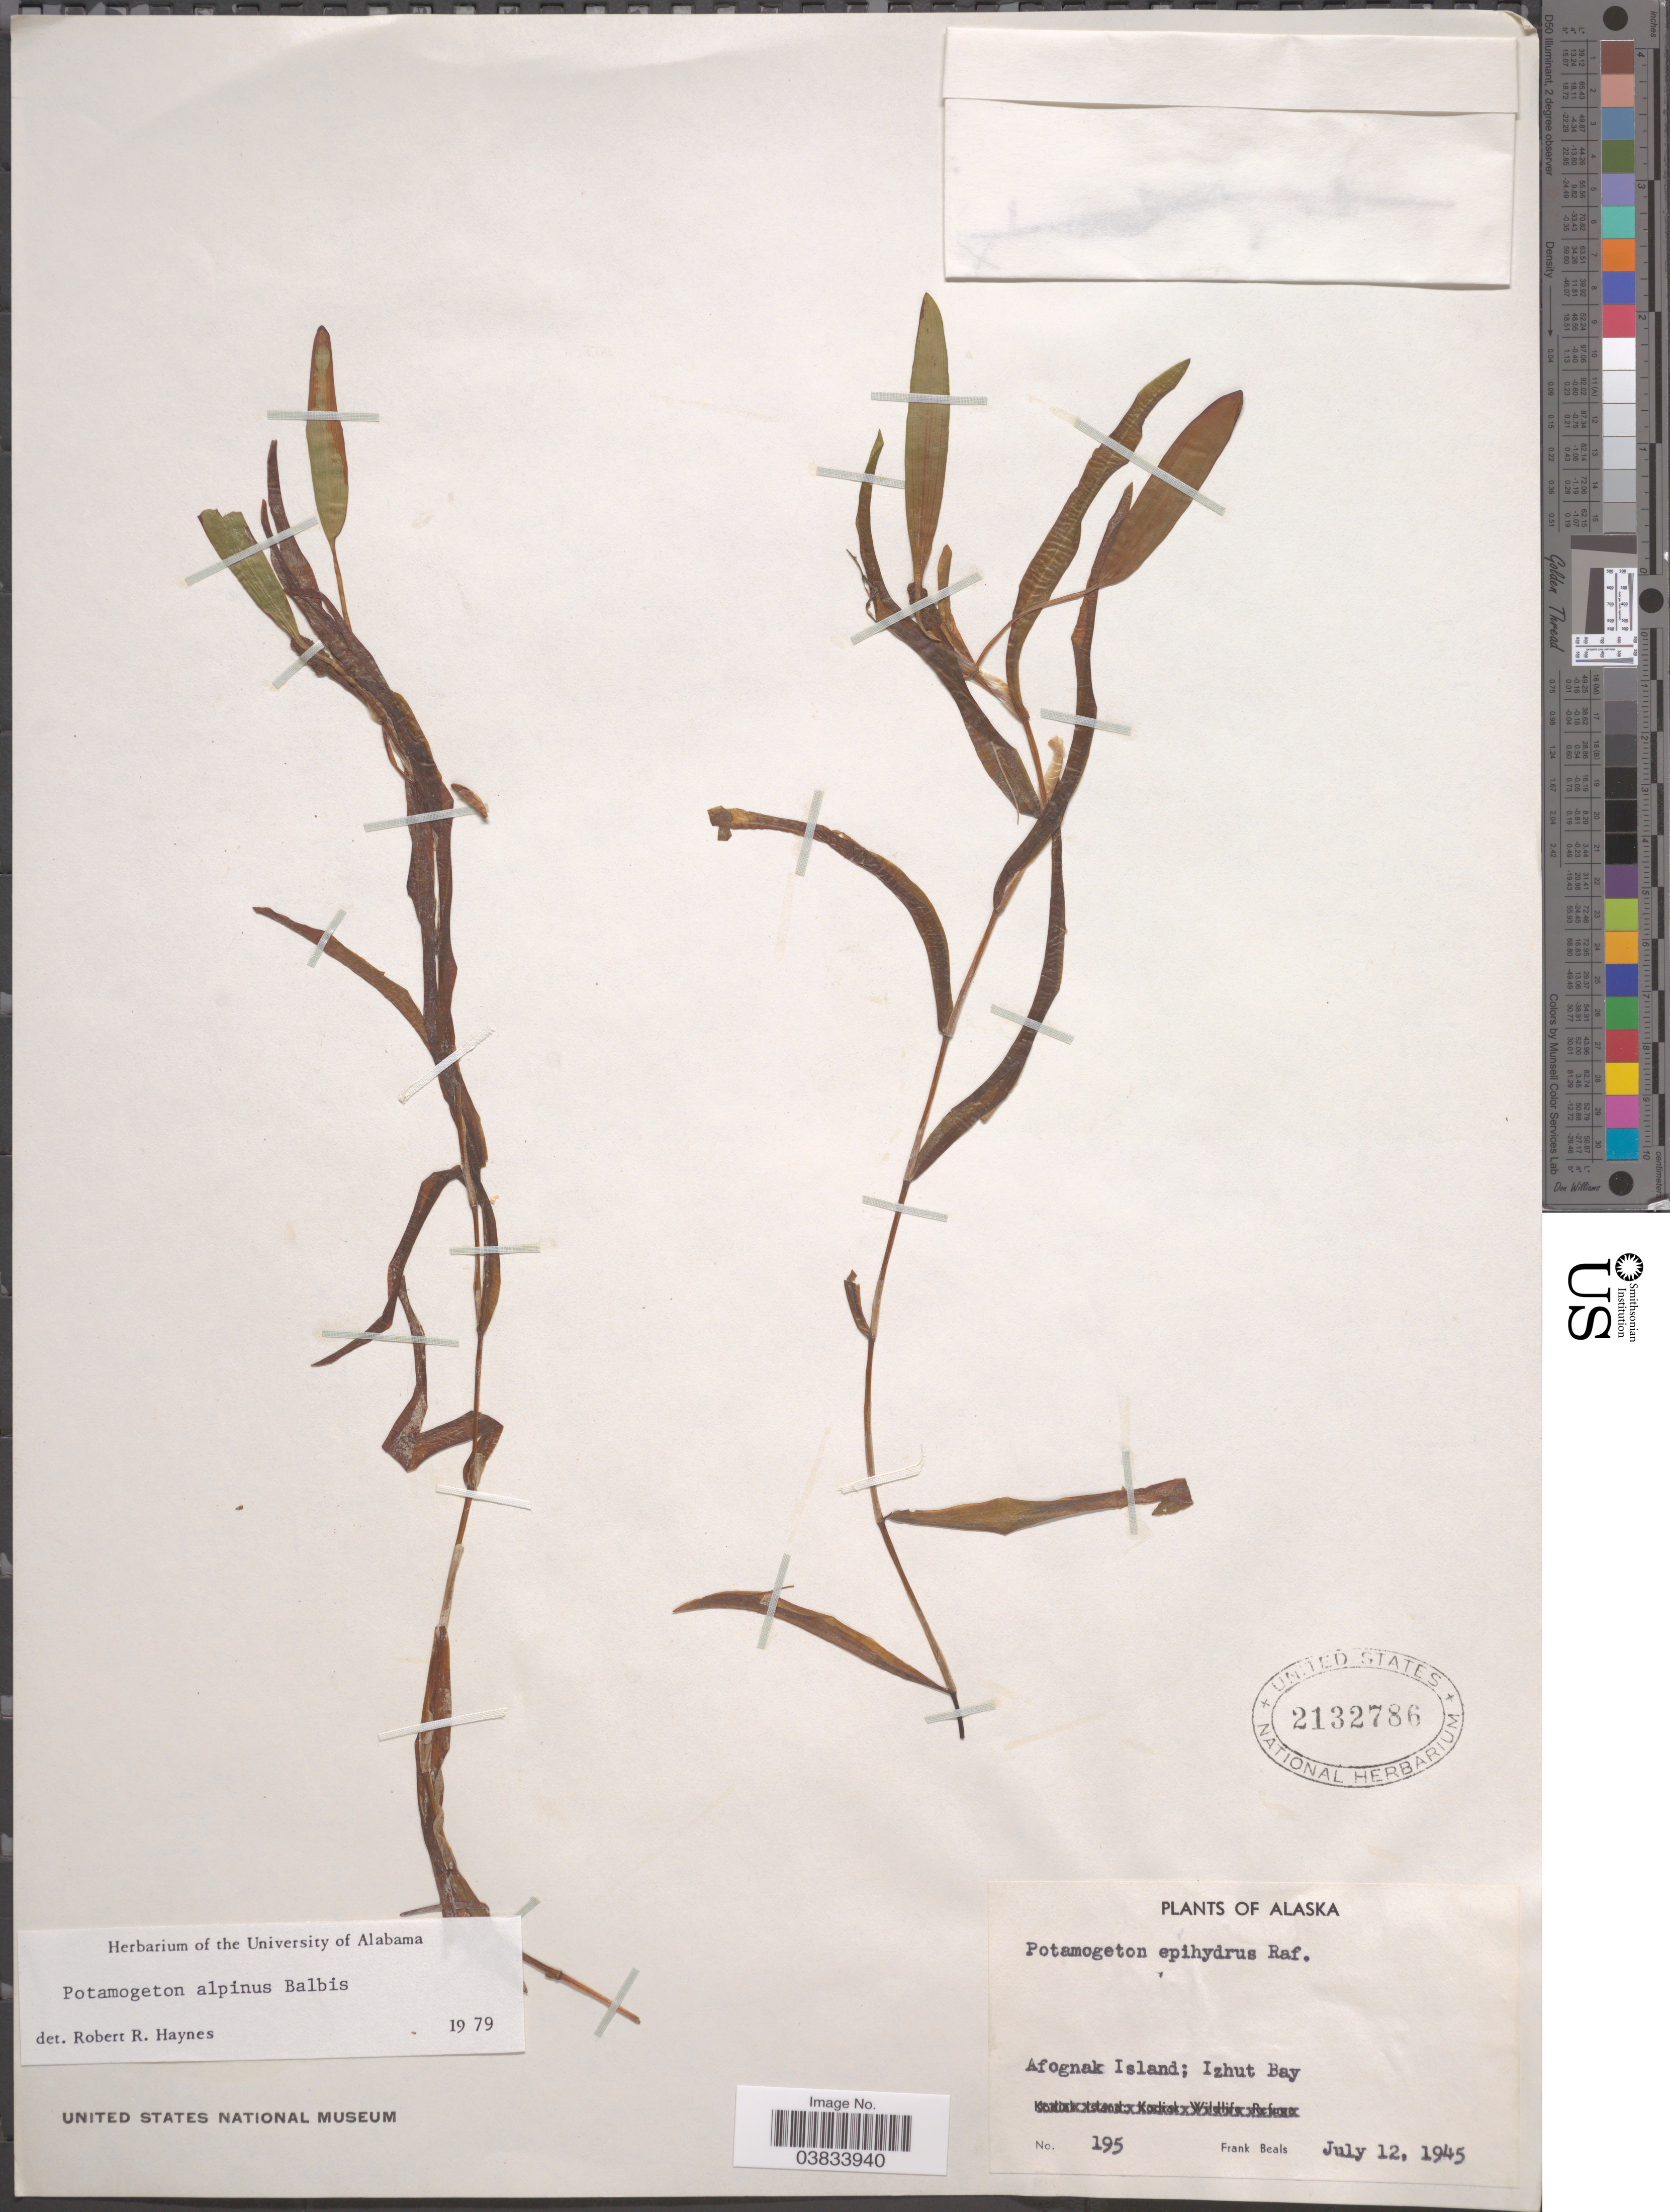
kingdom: Plantae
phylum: Tracheophyta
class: Liliopsida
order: Alismatales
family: Potamogetonaceae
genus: Potamogeton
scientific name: Potamogeton alpinus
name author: Balb.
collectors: F. Beals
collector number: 195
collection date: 1945-07-12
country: United States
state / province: Alaska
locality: Afognak Island; Izhut Bay.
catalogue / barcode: US 2132786